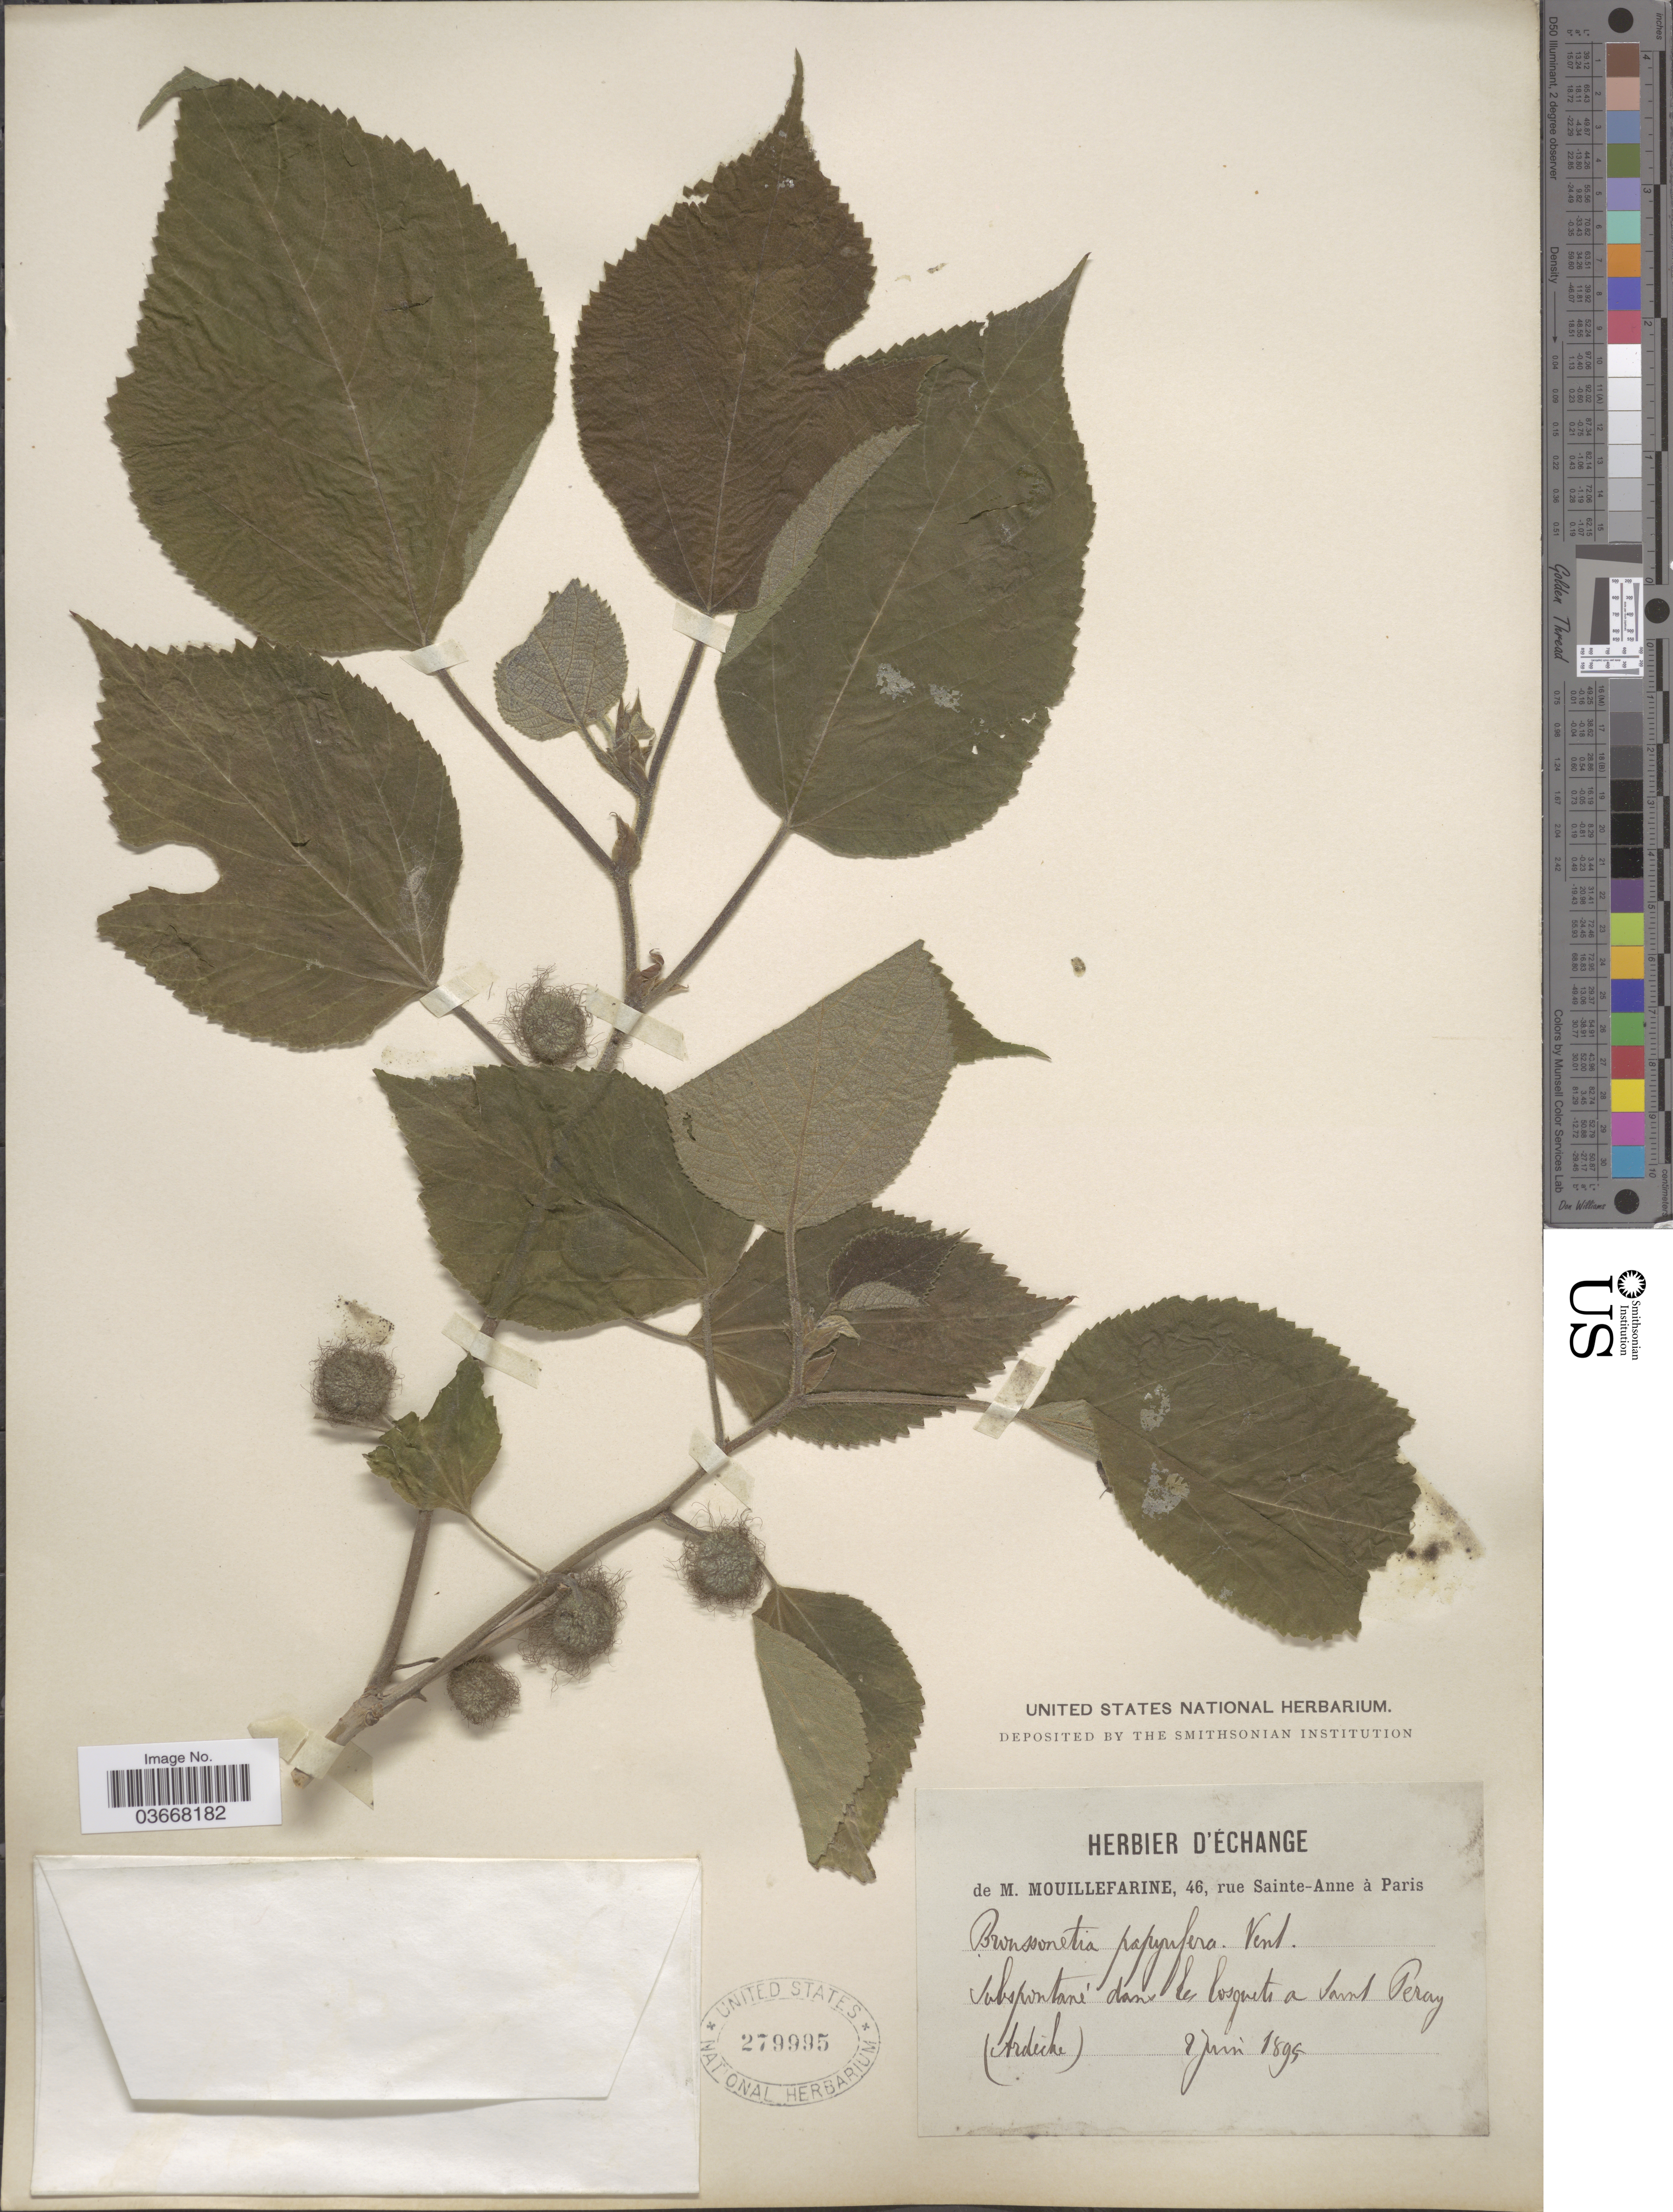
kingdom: Plantae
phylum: Tracheophyta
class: Magnoliopsida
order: Rosales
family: Moraceae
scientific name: Broussoneta papyrifera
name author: (L.) L'Hér. ex Vent.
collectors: M. Mouillefarine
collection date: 1895-06-02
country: France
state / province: Auvergne-Rhône-Alpes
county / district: Ardèche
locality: Subspontane dans les bosquets a Saint Peroy (Ardeche).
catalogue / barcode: US 279995